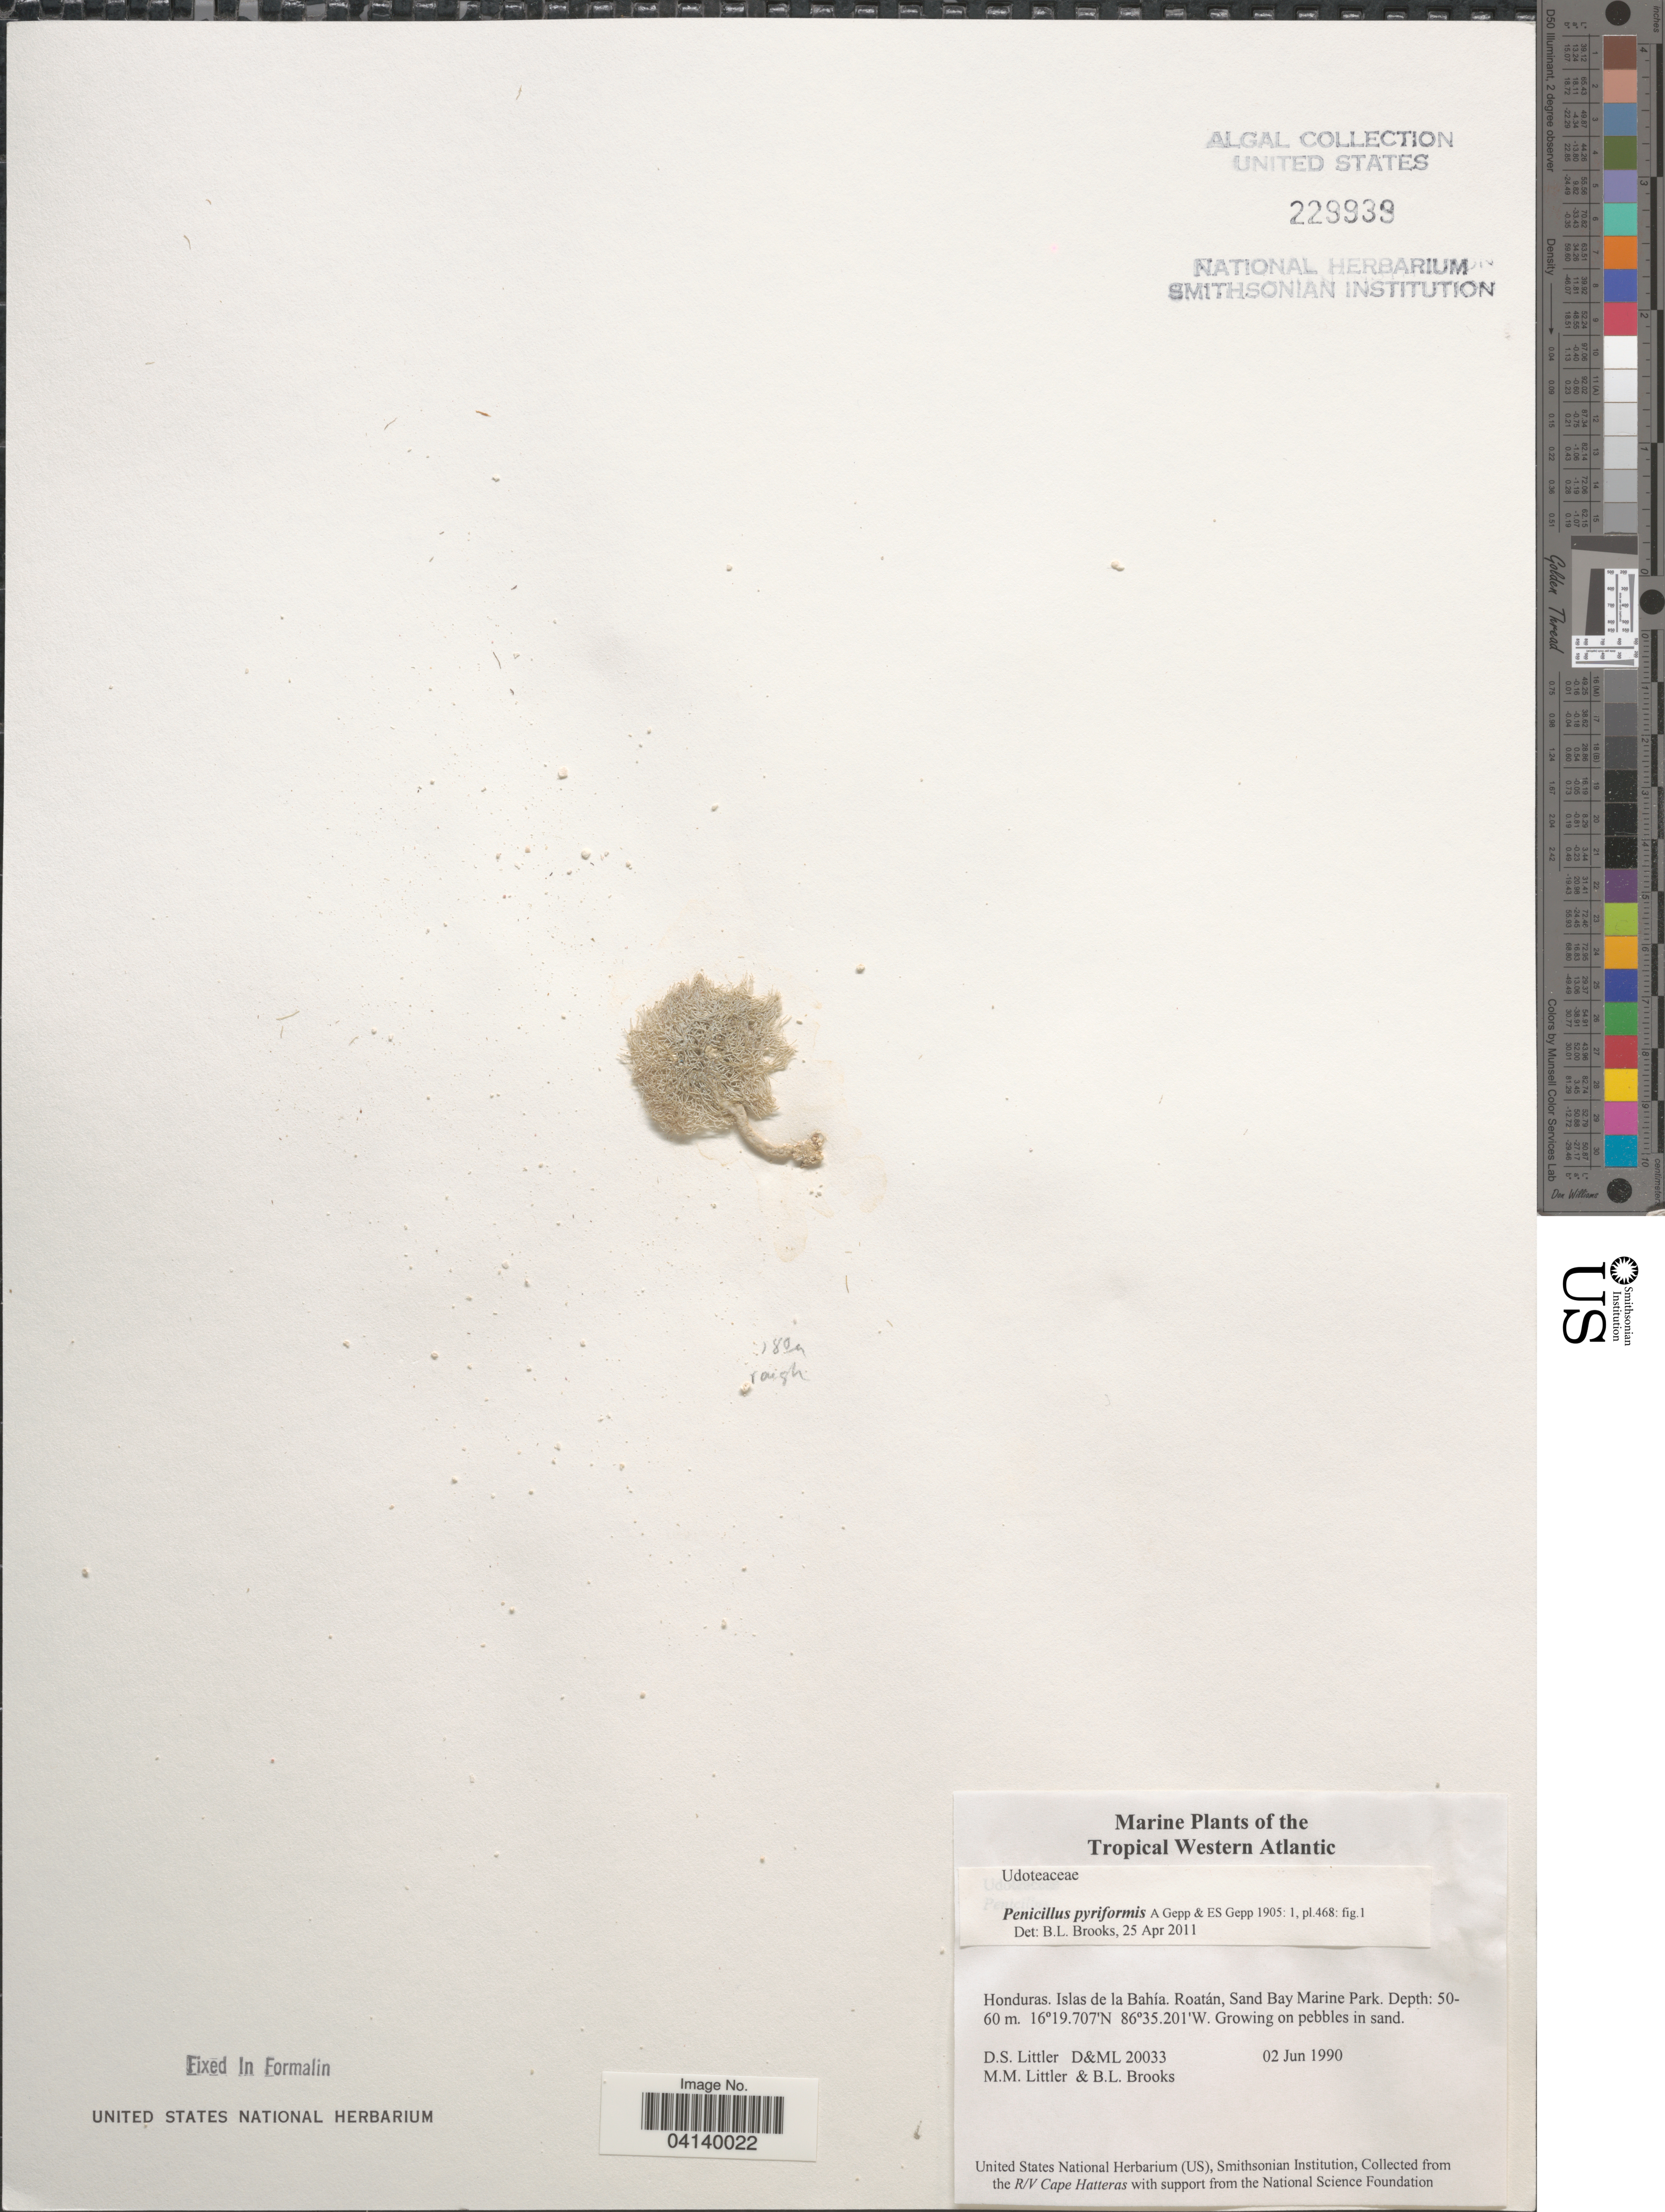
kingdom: Plantae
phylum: Chlorophyta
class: Ulvophyceae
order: Bryopsidales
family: Udoteaceae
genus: Penicillus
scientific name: Penicillus pyriformis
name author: A. Gepp & E. Gepp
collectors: D. S. Littler & B. Brooks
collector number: D&ML20033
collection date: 1990-06-02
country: Honduras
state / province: Islas de la Bahía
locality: Tropical Western Atlantic. Roatán, Sand Bay Marine Park.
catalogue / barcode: US 229939